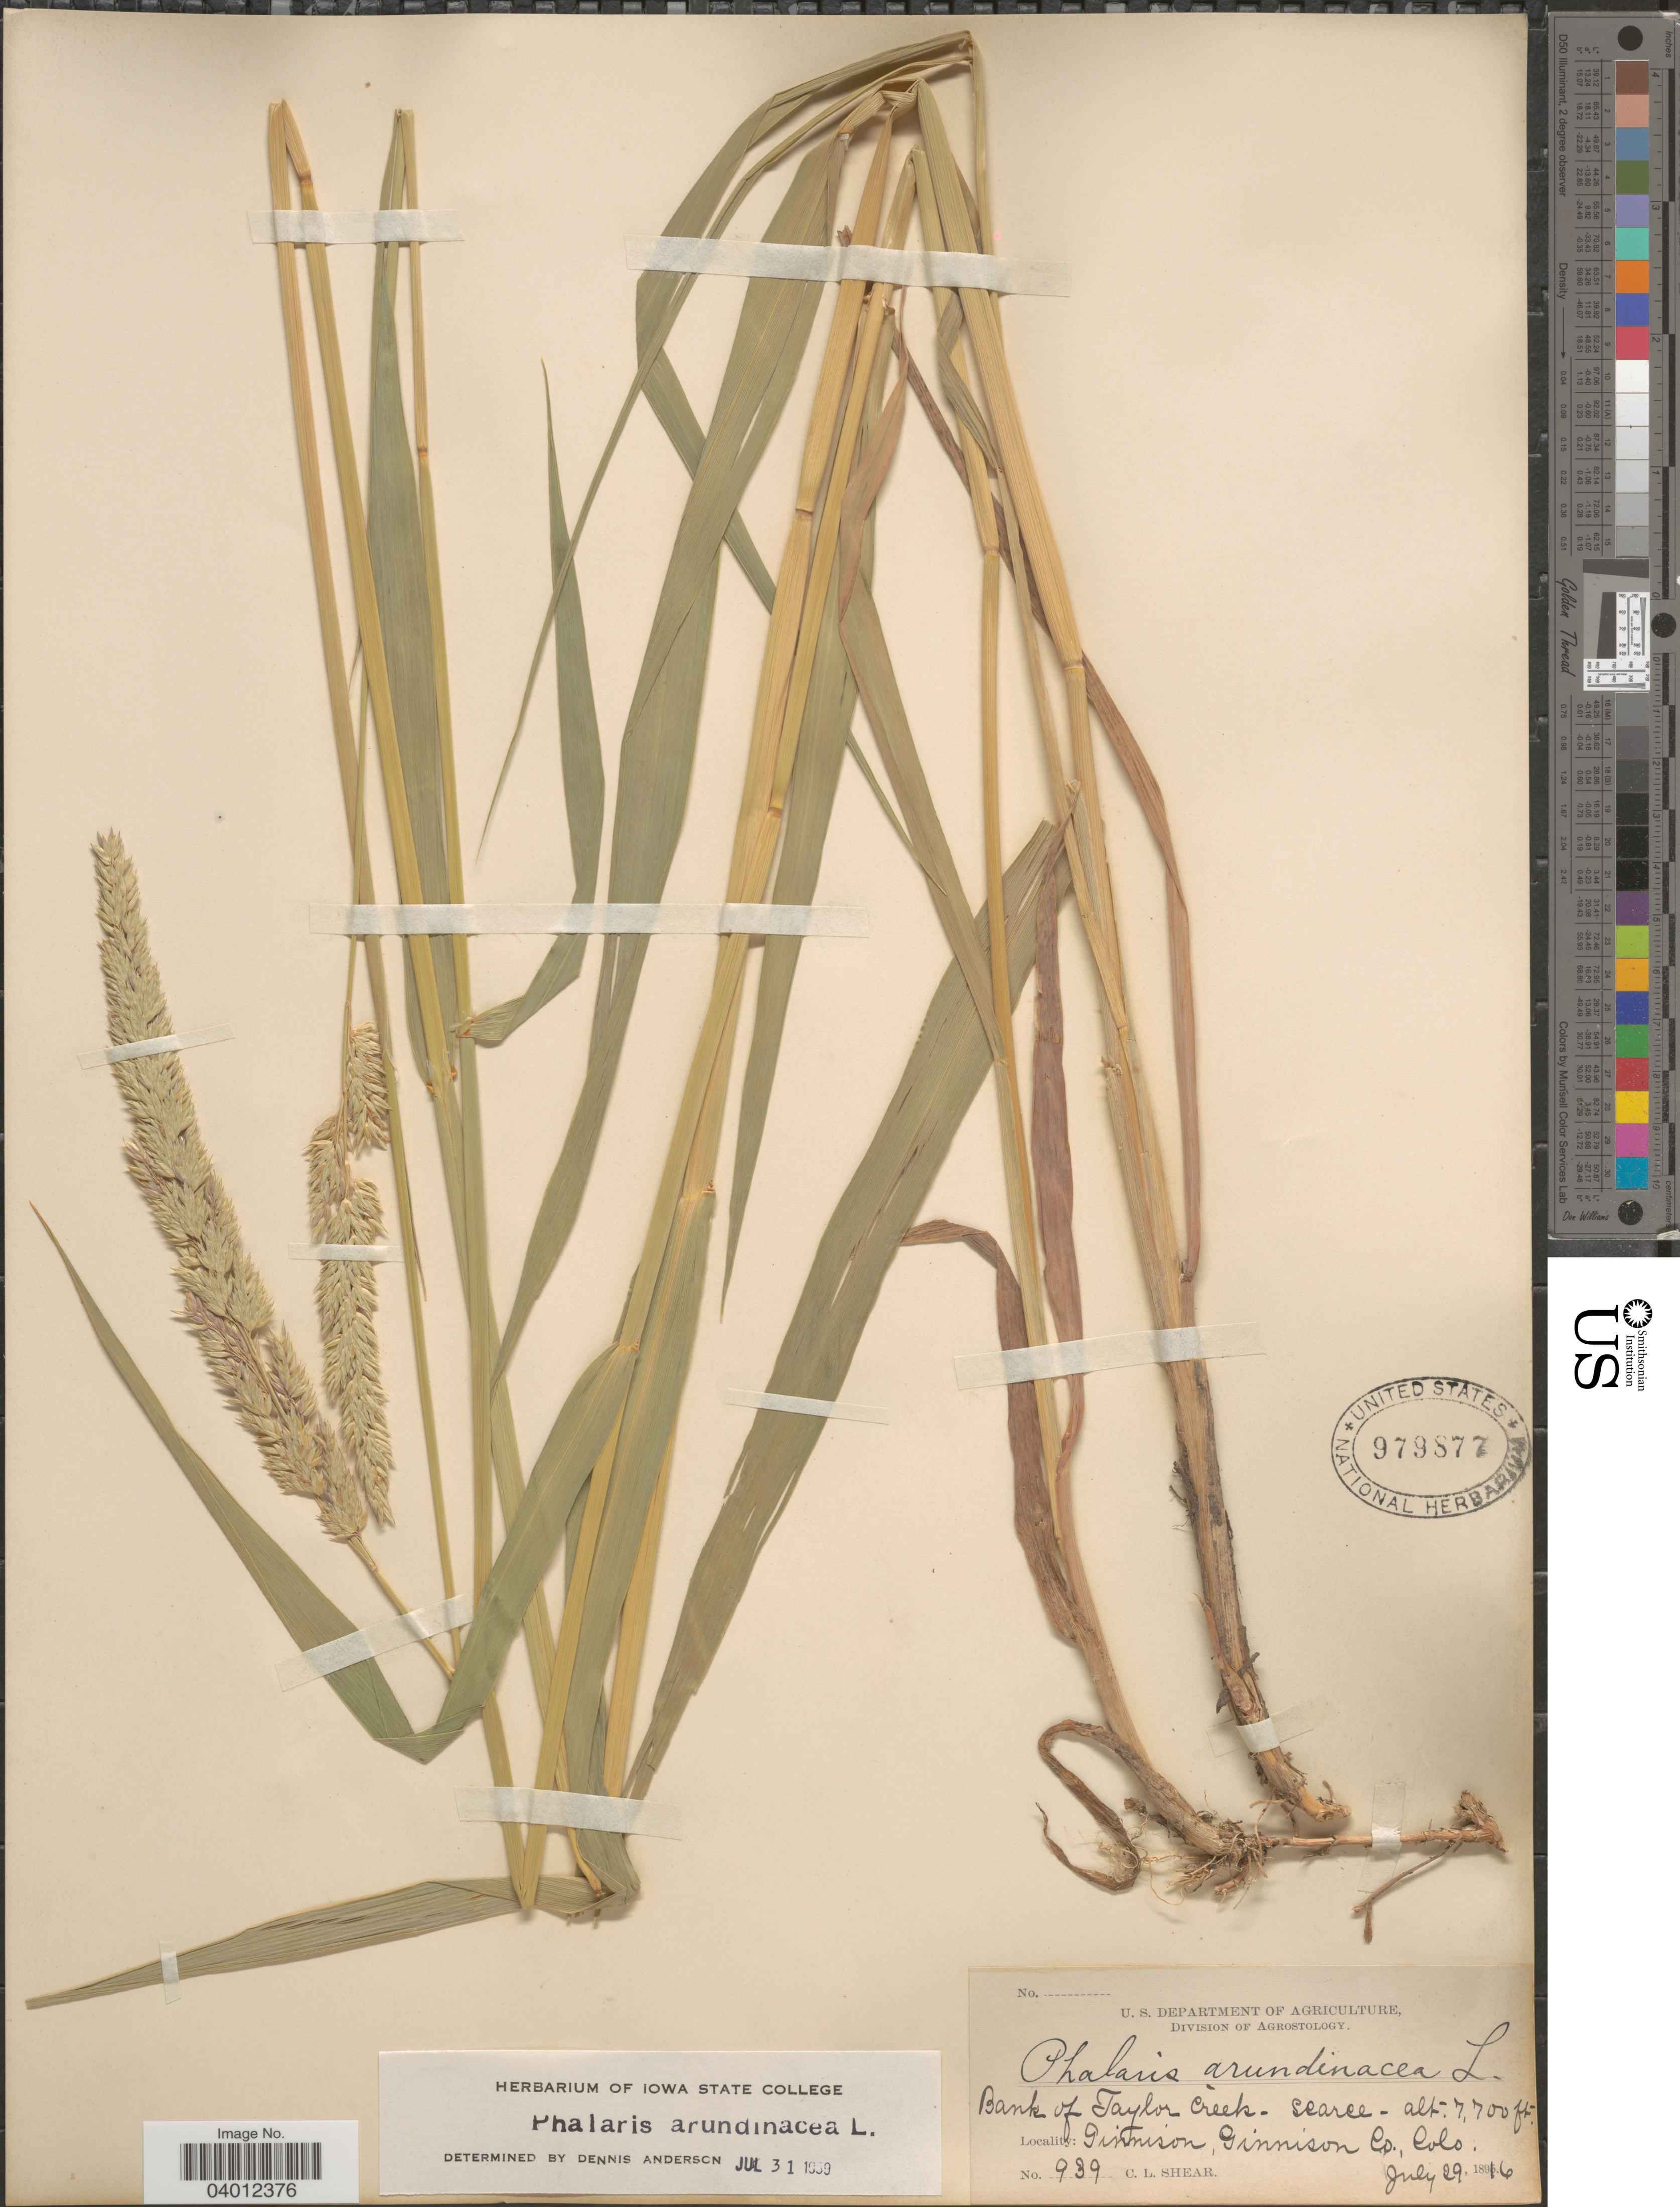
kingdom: Plantae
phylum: Tracheophyta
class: Liliopsida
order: Poales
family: Poaceae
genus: Phalaris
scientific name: Phalaris arundinacea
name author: L.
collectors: C. L. Shear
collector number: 939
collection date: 1896-07-29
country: United States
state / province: Colorado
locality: Bank of Taylor Creek. Scarce. Ginnison, Ginnison Co.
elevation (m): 2347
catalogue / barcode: US 979877